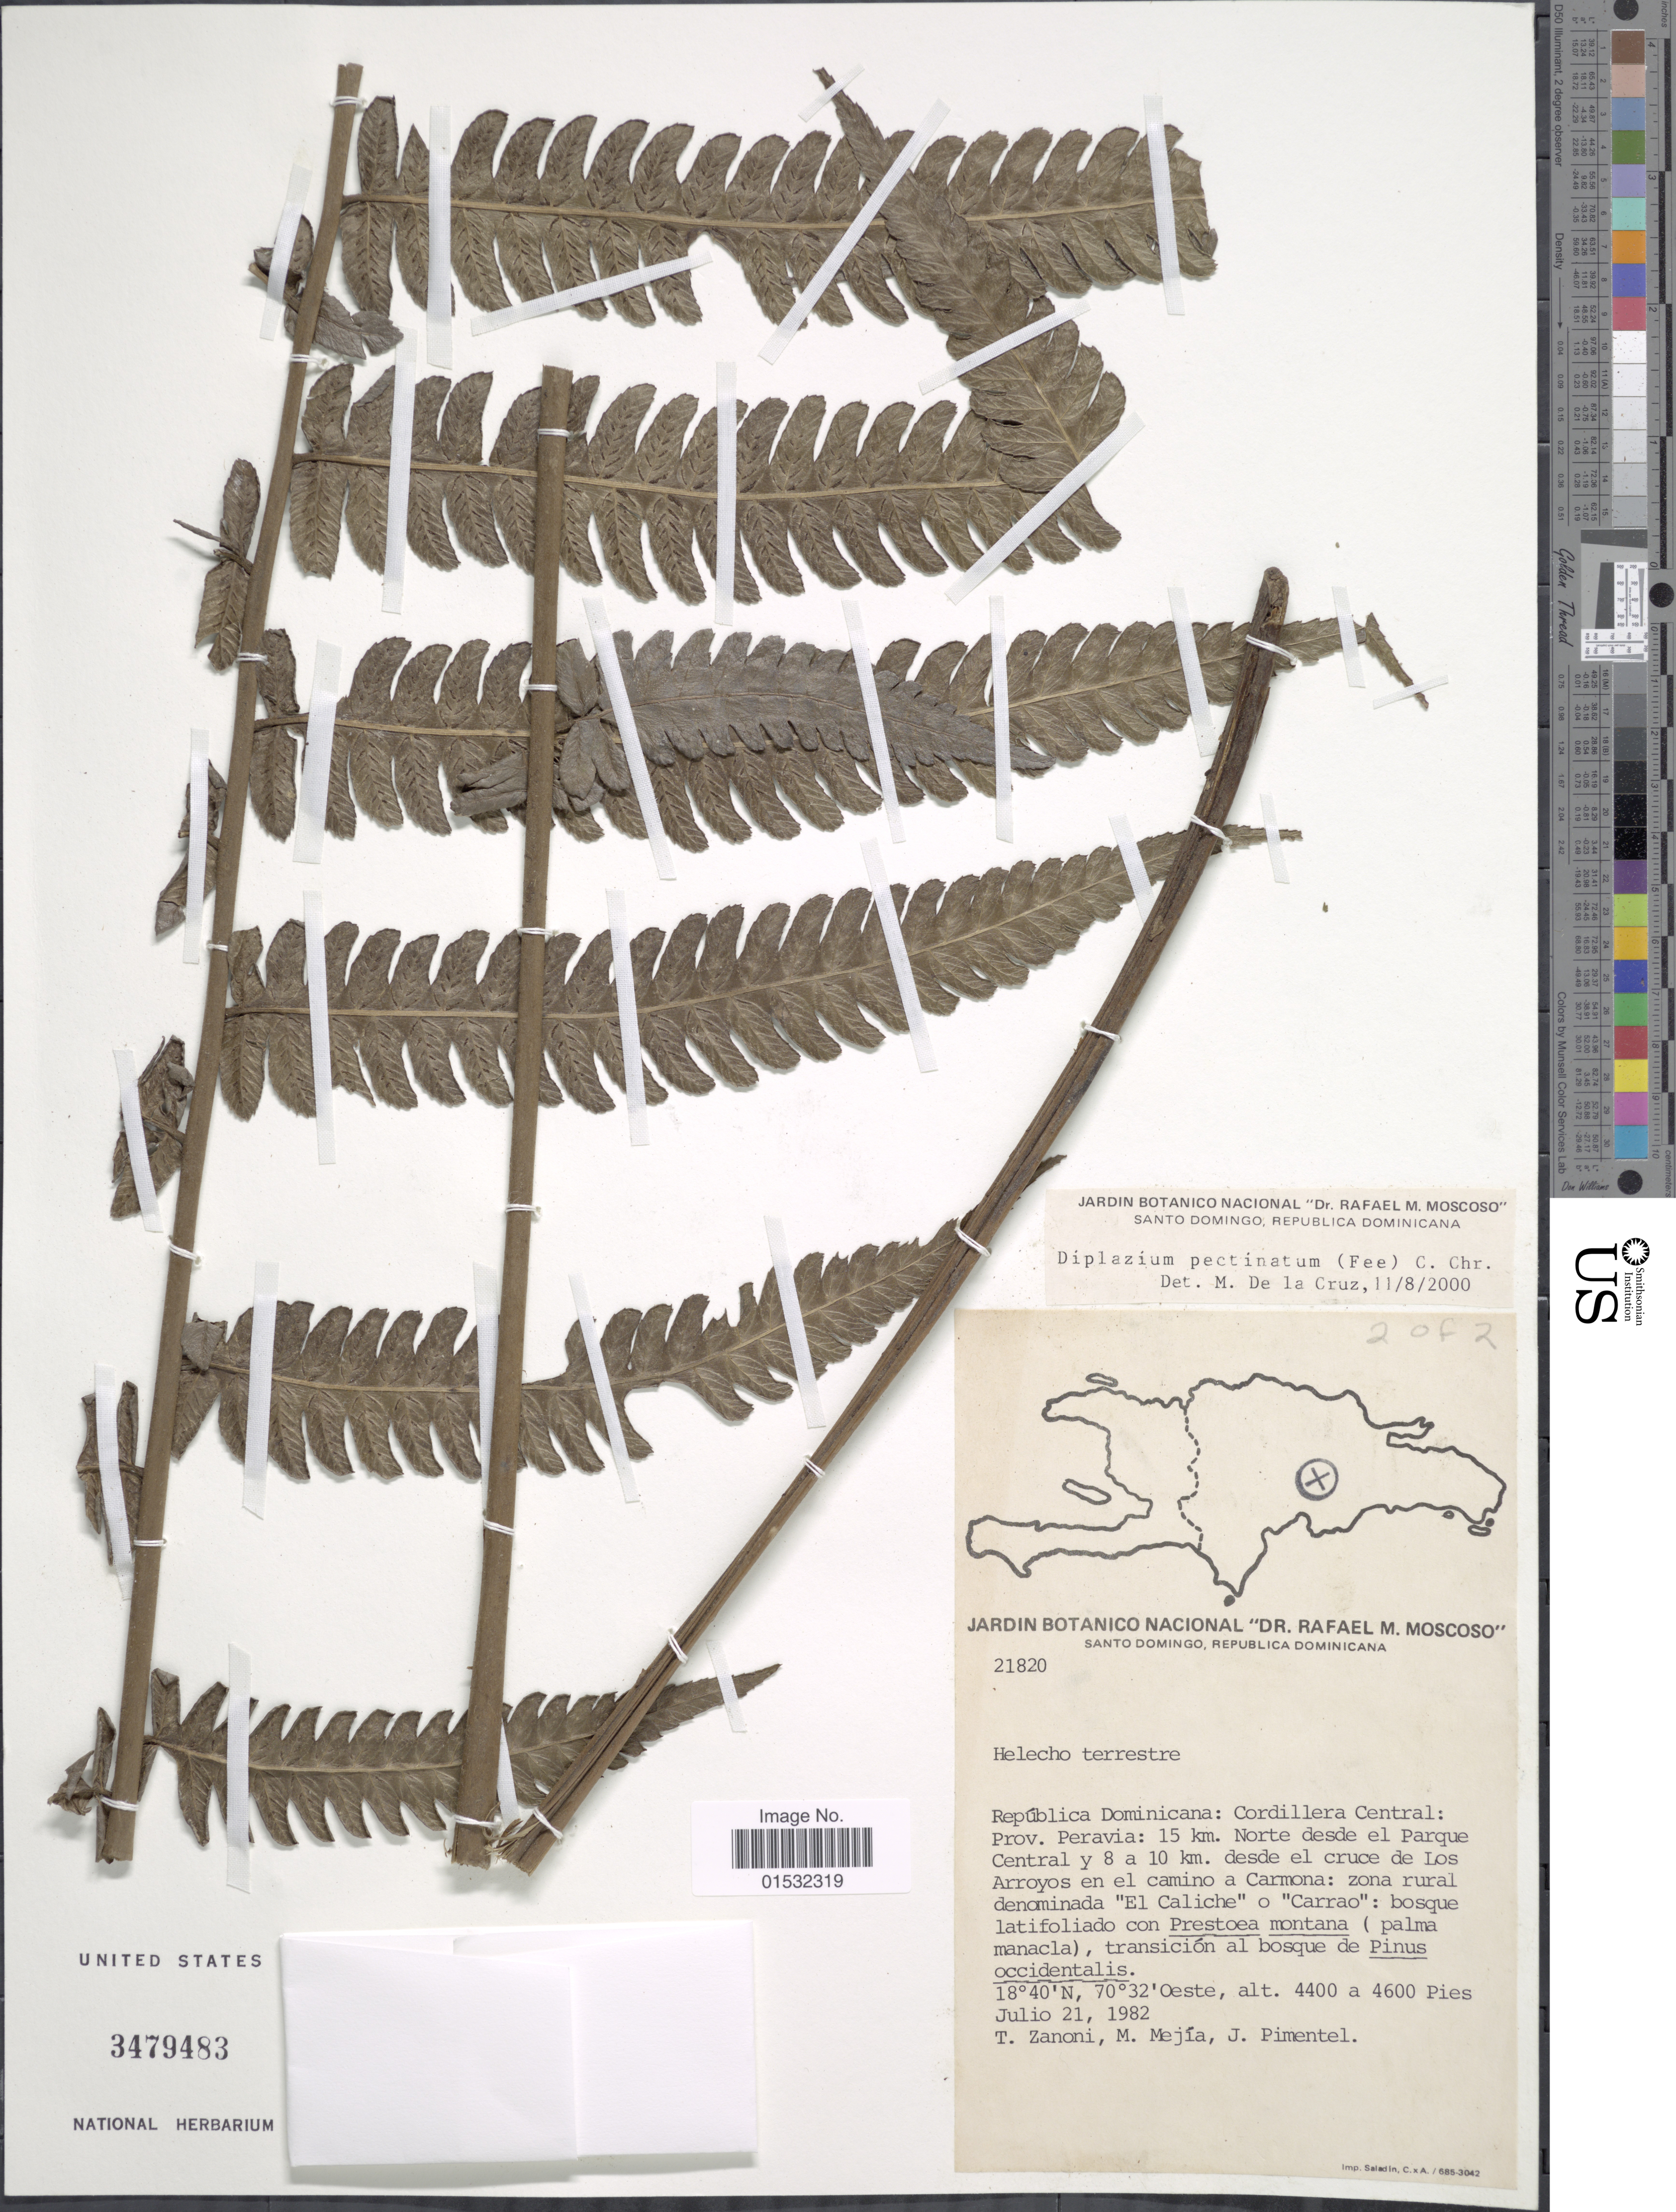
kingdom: Plantae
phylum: Tracheophyta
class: Polypodiopsida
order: Polypodiales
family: Athyriaceae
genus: Diplazium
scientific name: Diplazium lindbergii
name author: (Mett.) Christ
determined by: Sánchez, C.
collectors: T. A. Zanoni, M. Meija & J. Pimentel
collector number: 21820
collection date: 1982-07-21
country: Dominican Republic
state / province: Peravia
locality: Cordillera Central: 15 km. Norte desde el Parque Central y 8 a 10 km. desde el cruce de Los Arroyas en el camino a Carmona: zona rural denominada "El Caliche" o "Carrao"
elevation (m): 1341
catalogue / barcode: US 3479483